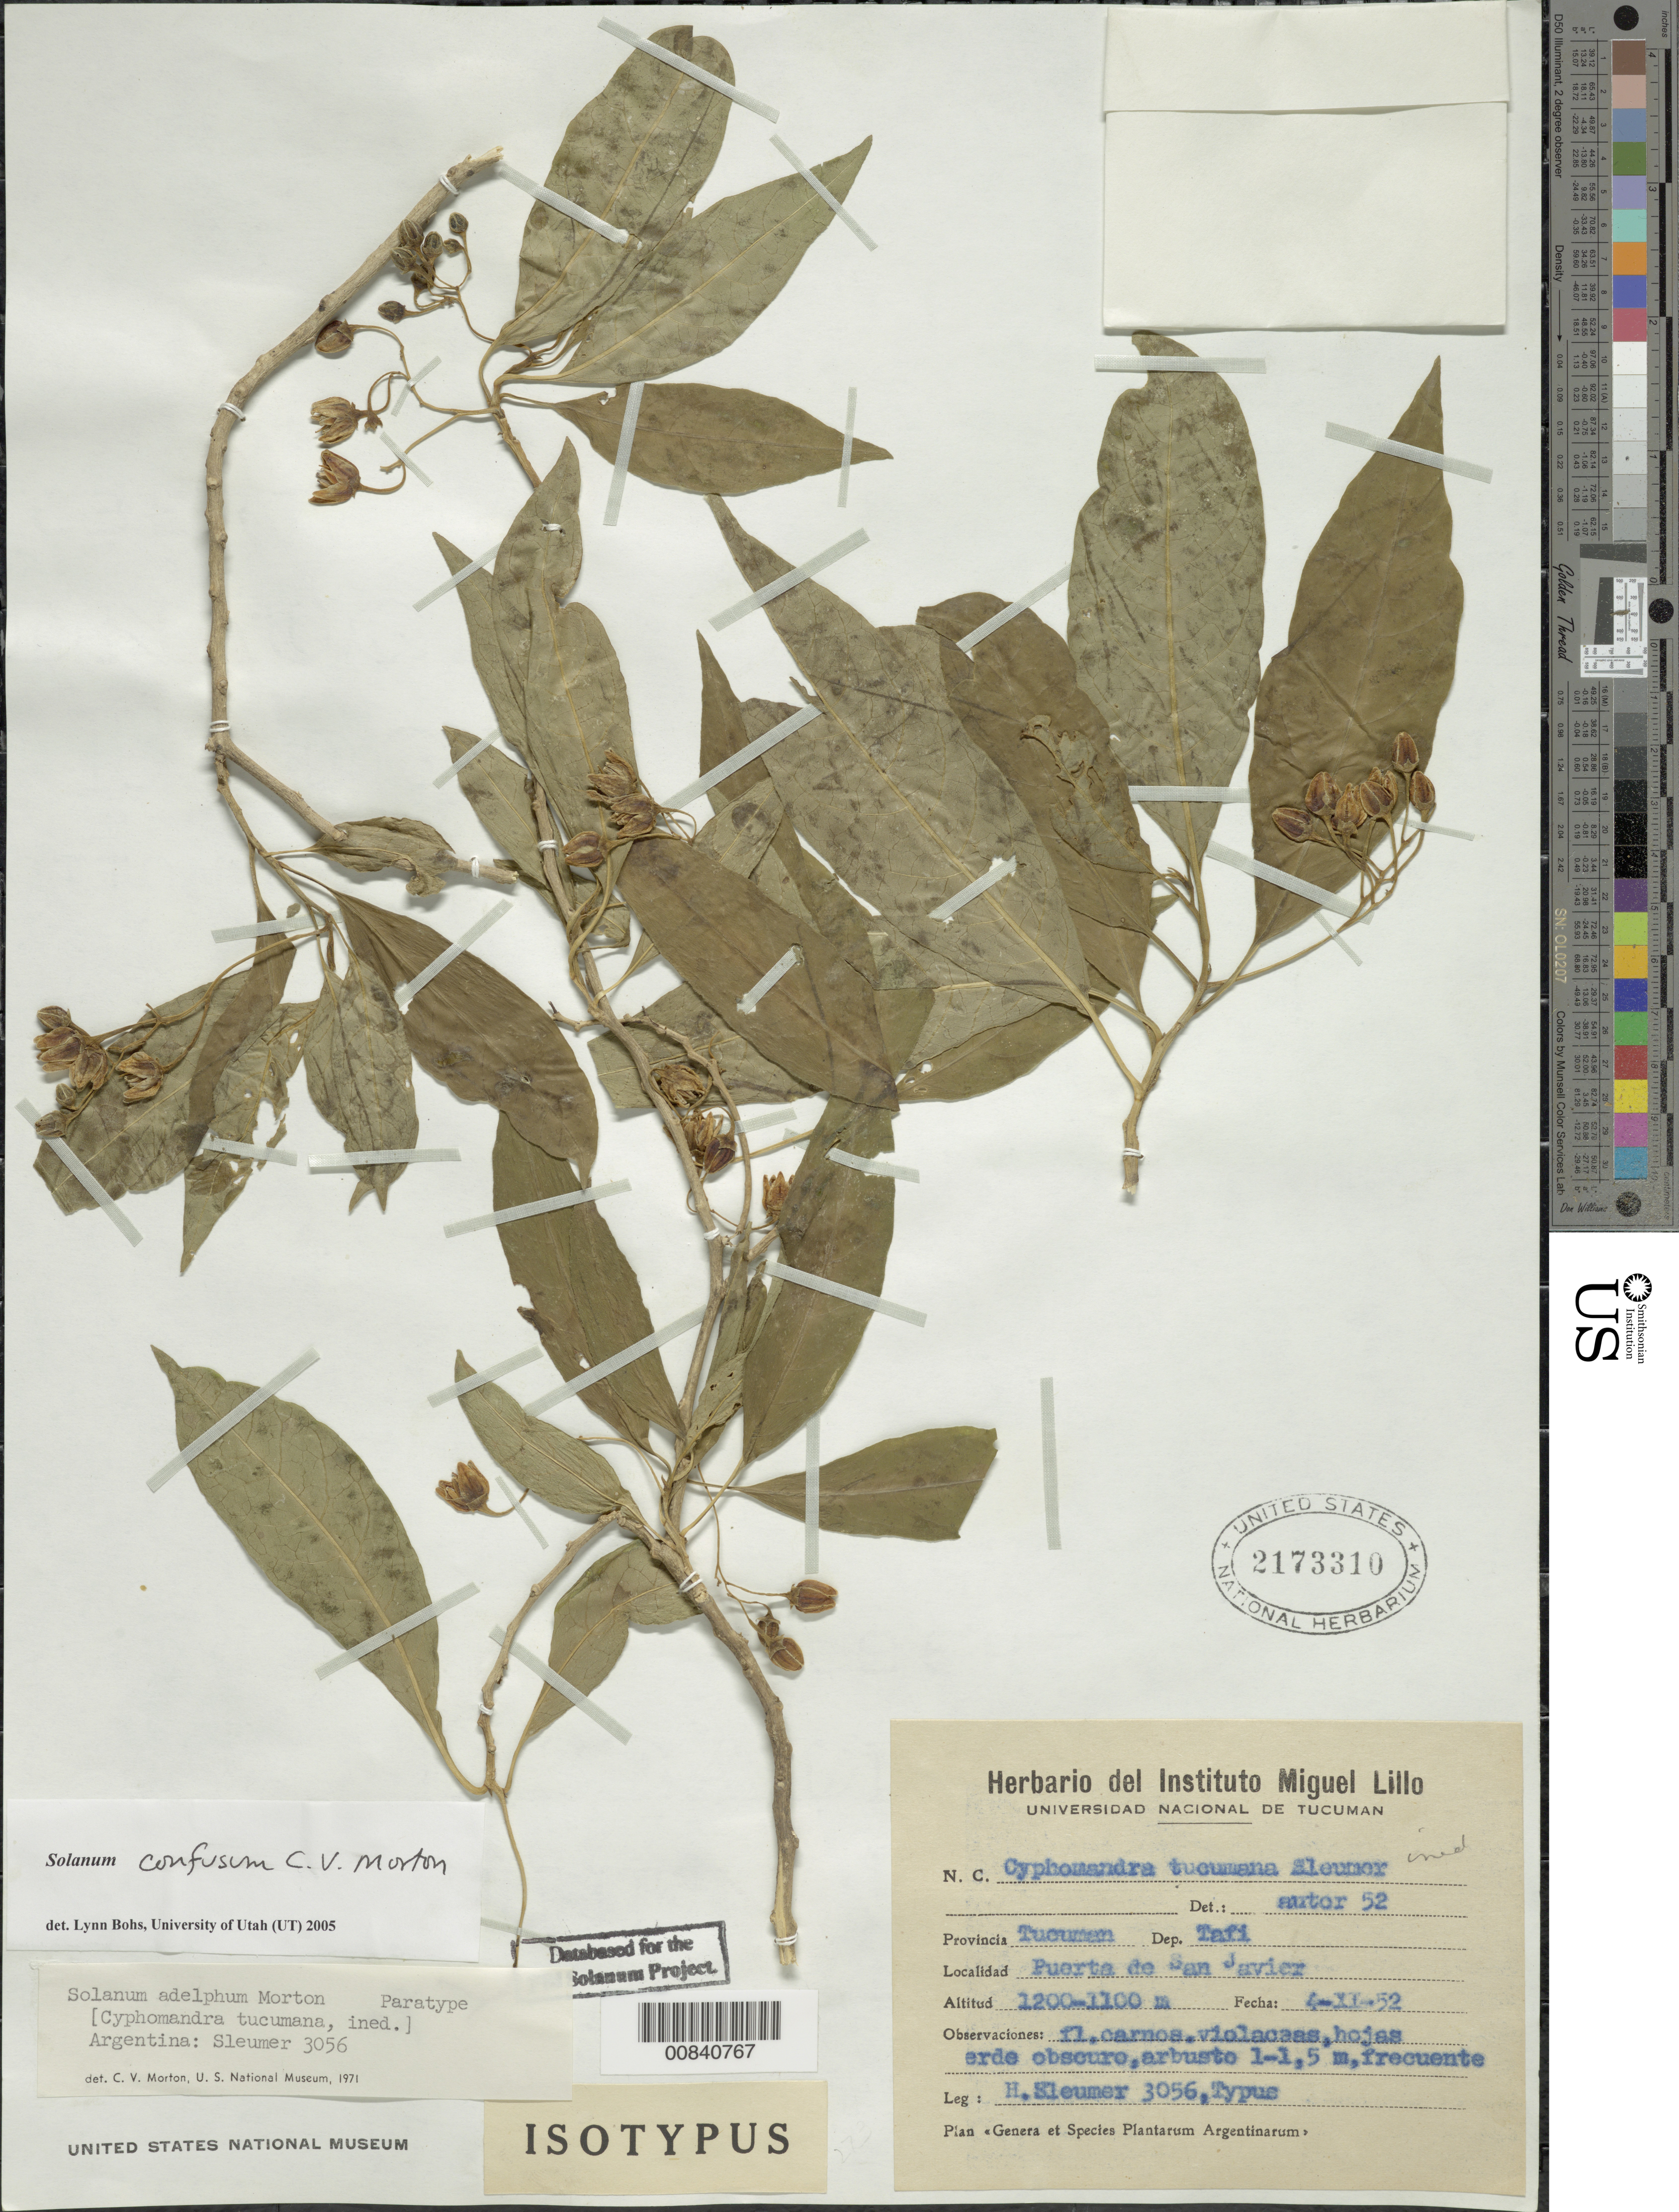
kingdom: Plantae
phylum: Tracheophyta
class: Magnoliopsida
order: Solanales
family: Solanaceae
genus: Solanum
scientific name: Solanum confusum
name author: C.V. Morton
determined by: Bohs, L. A.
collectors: H. O. Sleumer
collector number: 3056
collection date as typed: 4 Nov 1952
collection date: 1952-11-04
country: Argentina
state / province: Tucumán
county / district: Tafí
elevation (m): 1200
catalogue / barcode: US 2173310